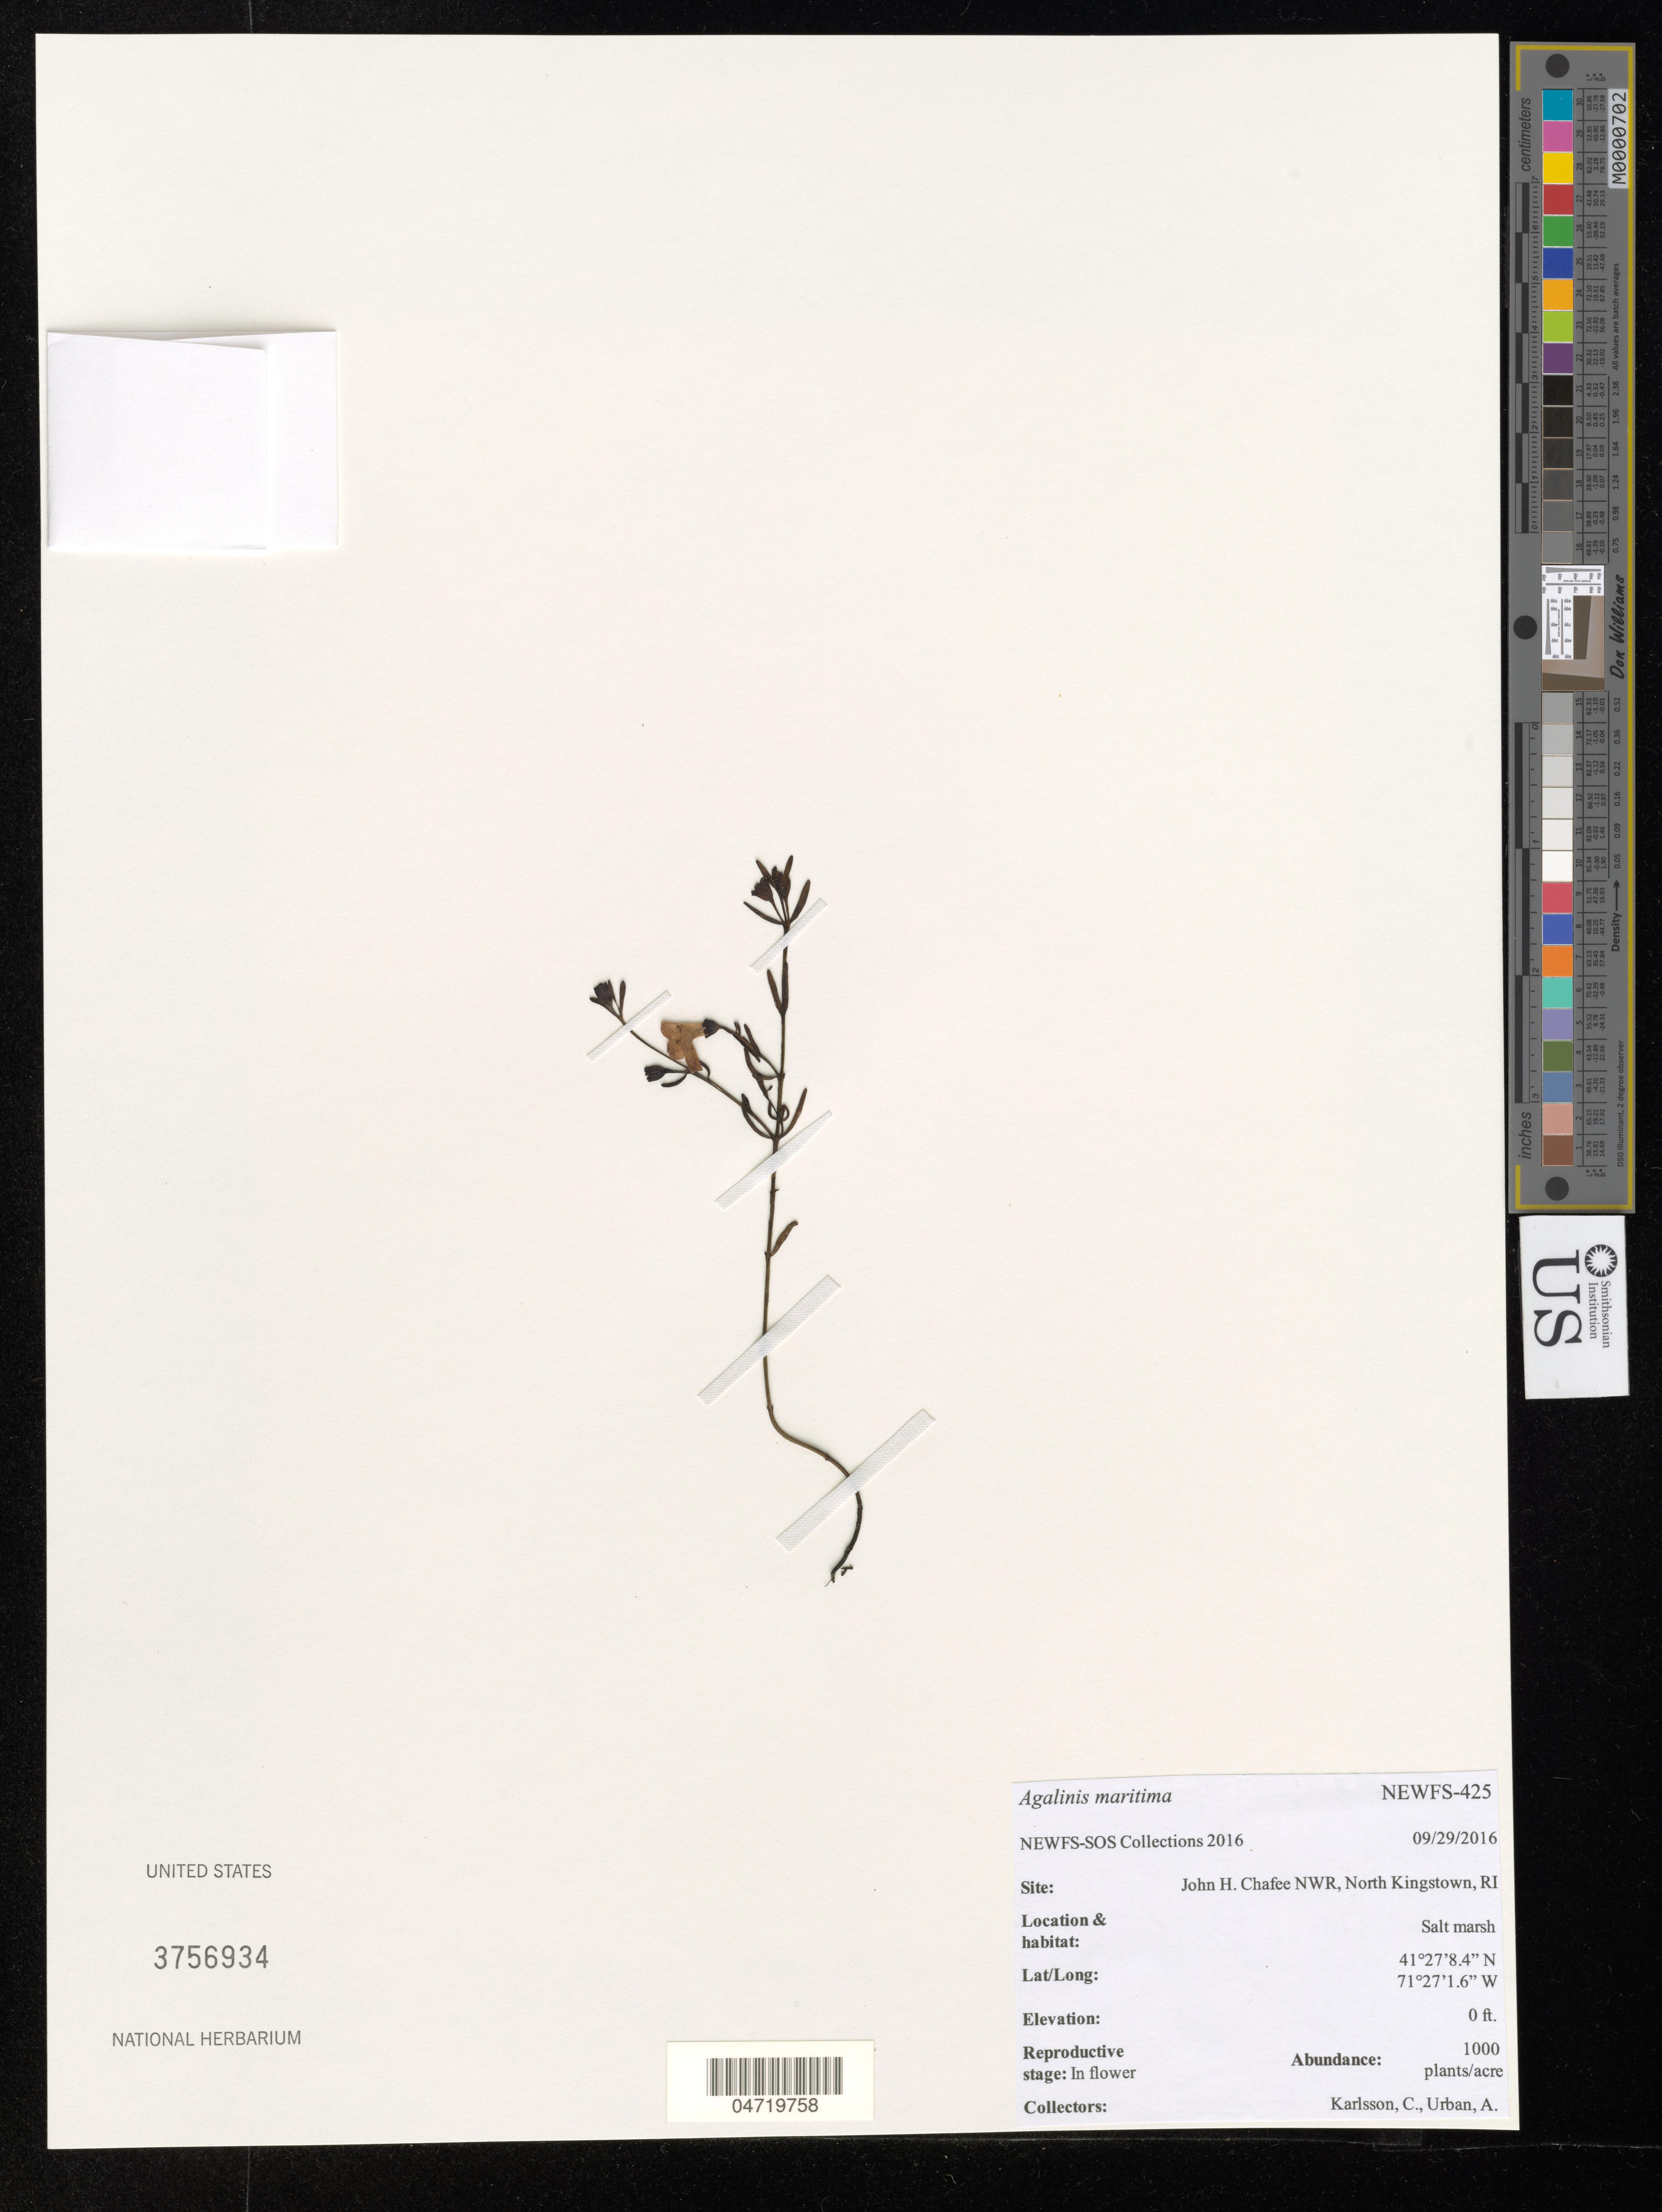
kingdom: Plantae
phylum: Tracheophyta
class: Magnoliopsida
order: Lamiales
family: Orobanchaceae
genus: Agalinis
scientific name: Agalinis maritima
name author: (Raf.) Raf.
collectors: C. Karlsson & A. Urban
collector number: NEWFS-425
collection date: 2016-09-29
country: United States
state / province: Rhode Island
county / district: Washington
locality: John H. Chafee National Wildlife Refuge, South Kingston, RI, Salt marsh at end of path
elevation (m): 0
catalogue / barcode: US 3756934